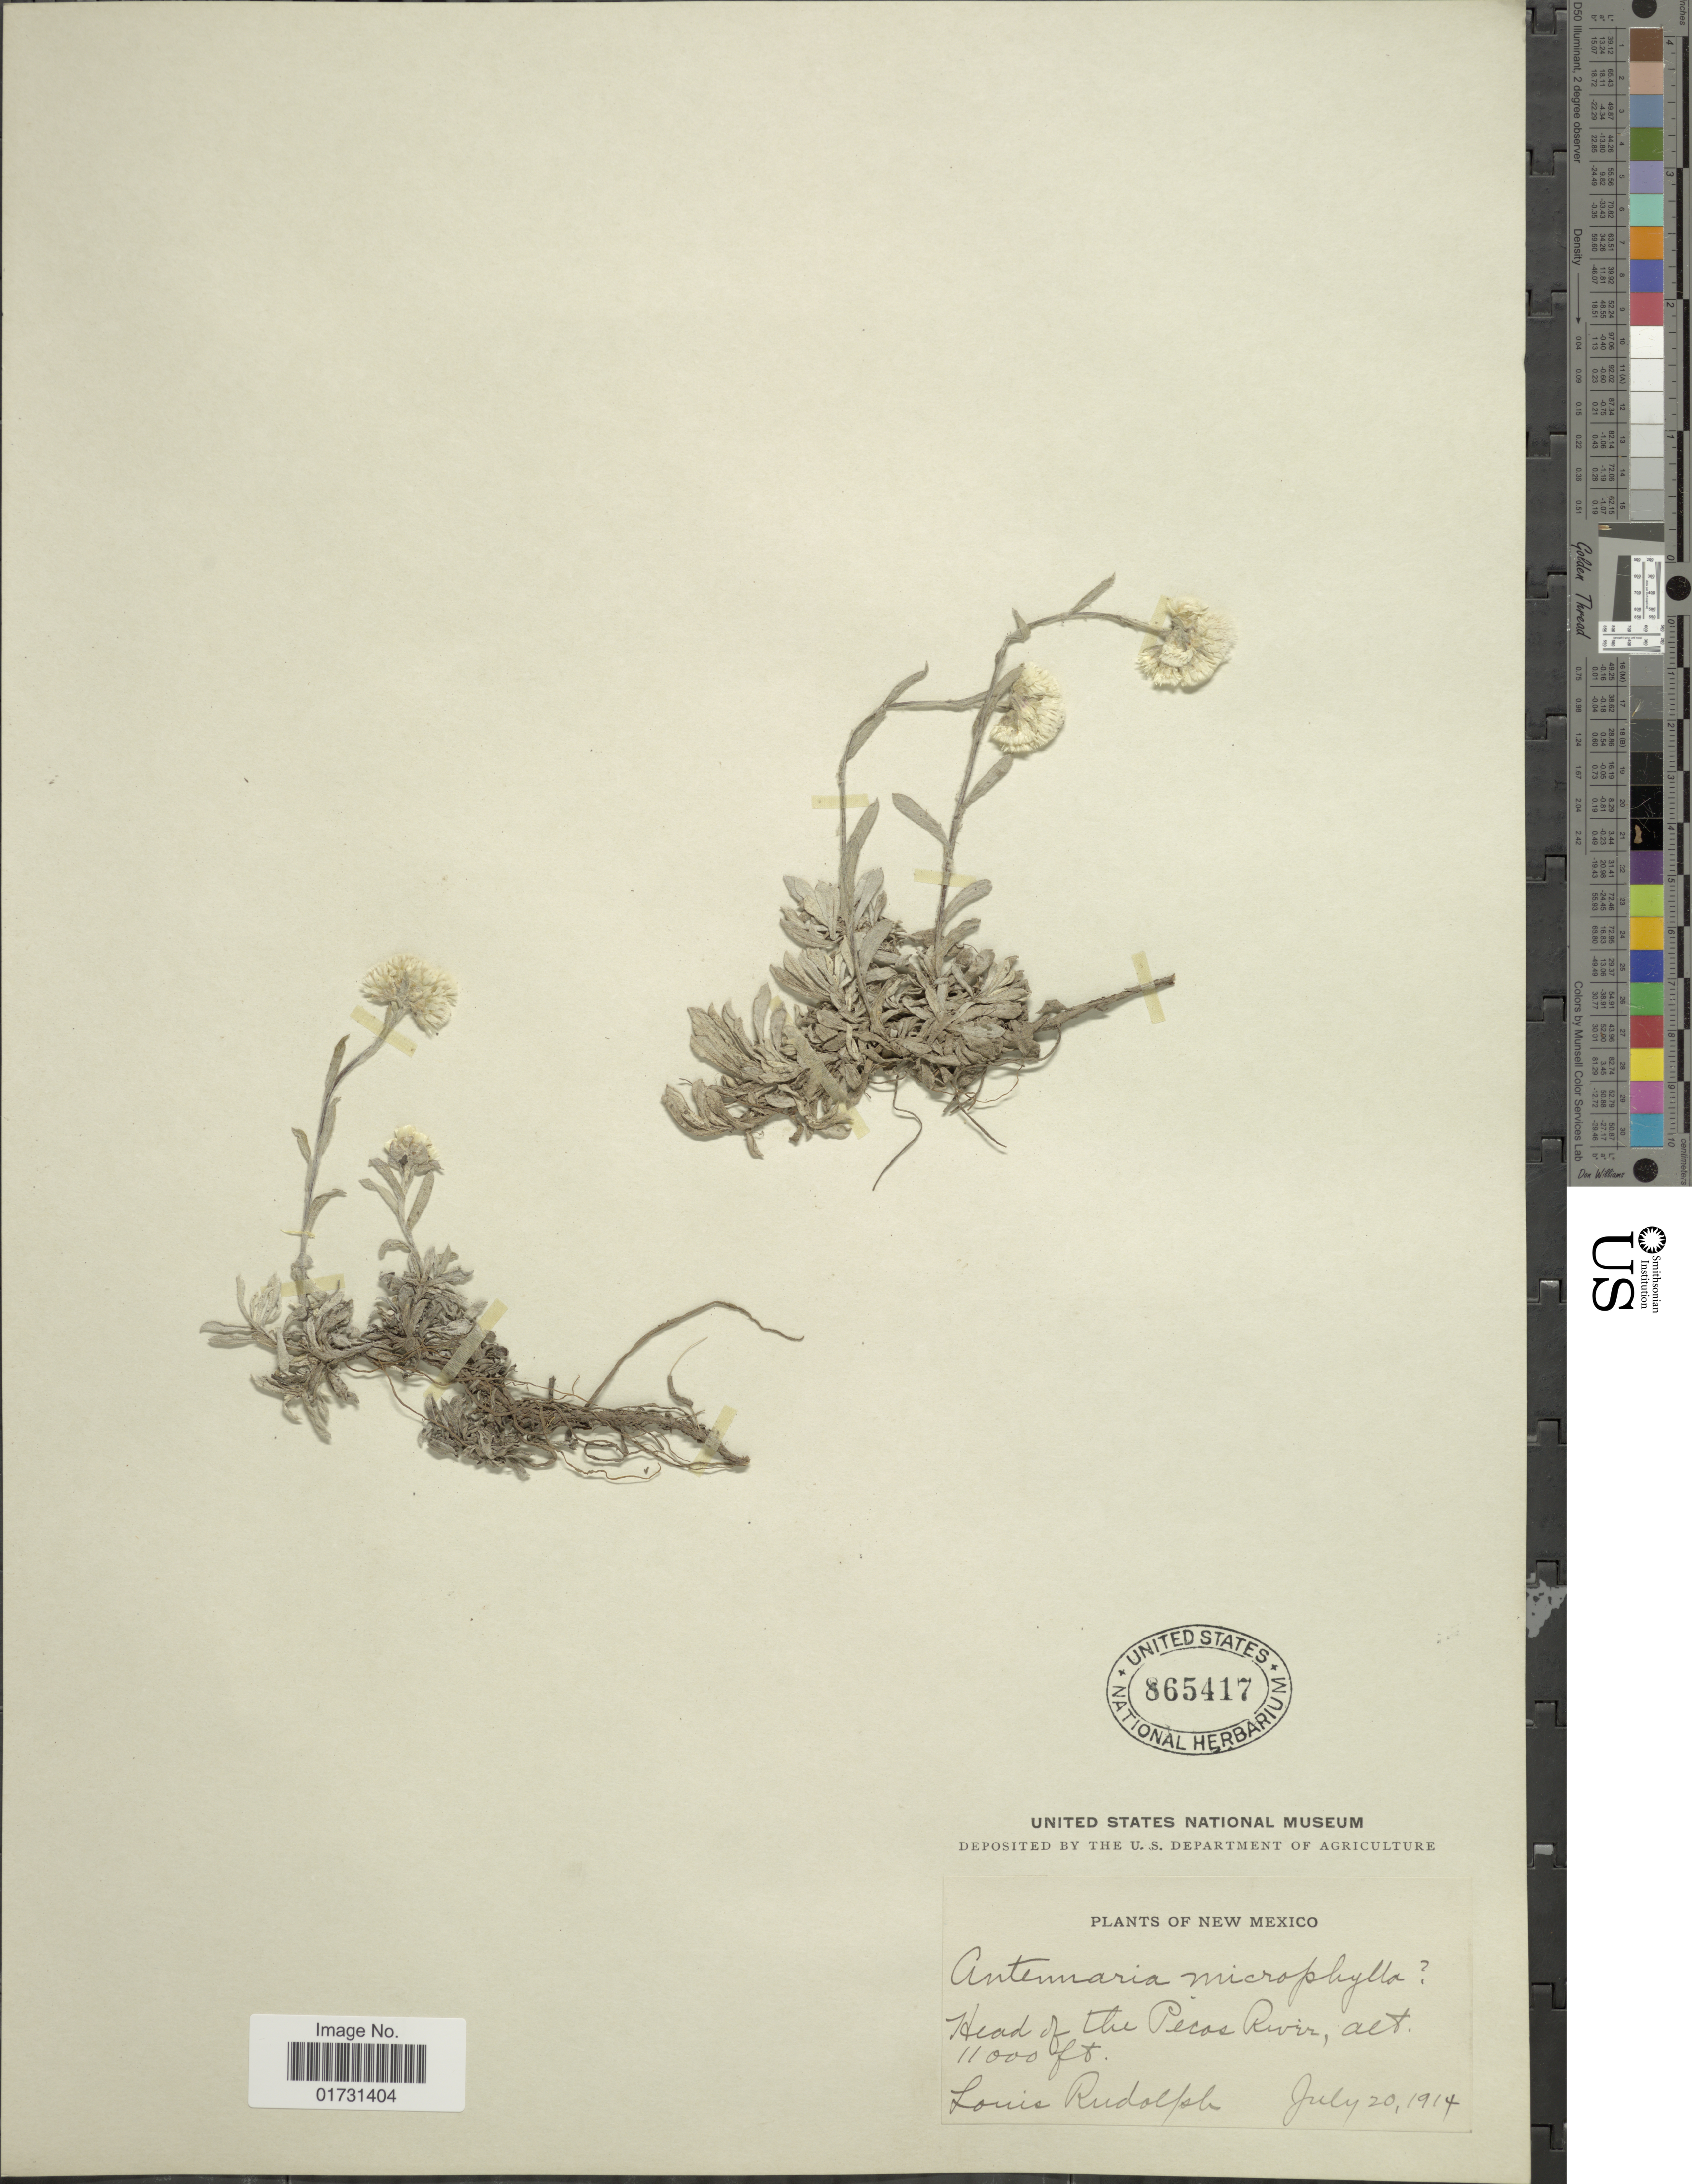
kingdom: Plantae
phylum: Tracheophyta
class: Magnoliopsida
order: Asterales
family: Asteraceae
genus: Antennaria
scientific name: Antennaria microphylla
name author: Rydb.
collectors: L. Rudolph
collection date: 1914-07-20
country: United States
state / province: New Mexico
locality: Head of The Pecos River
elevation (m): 3353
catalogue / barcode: US 865417